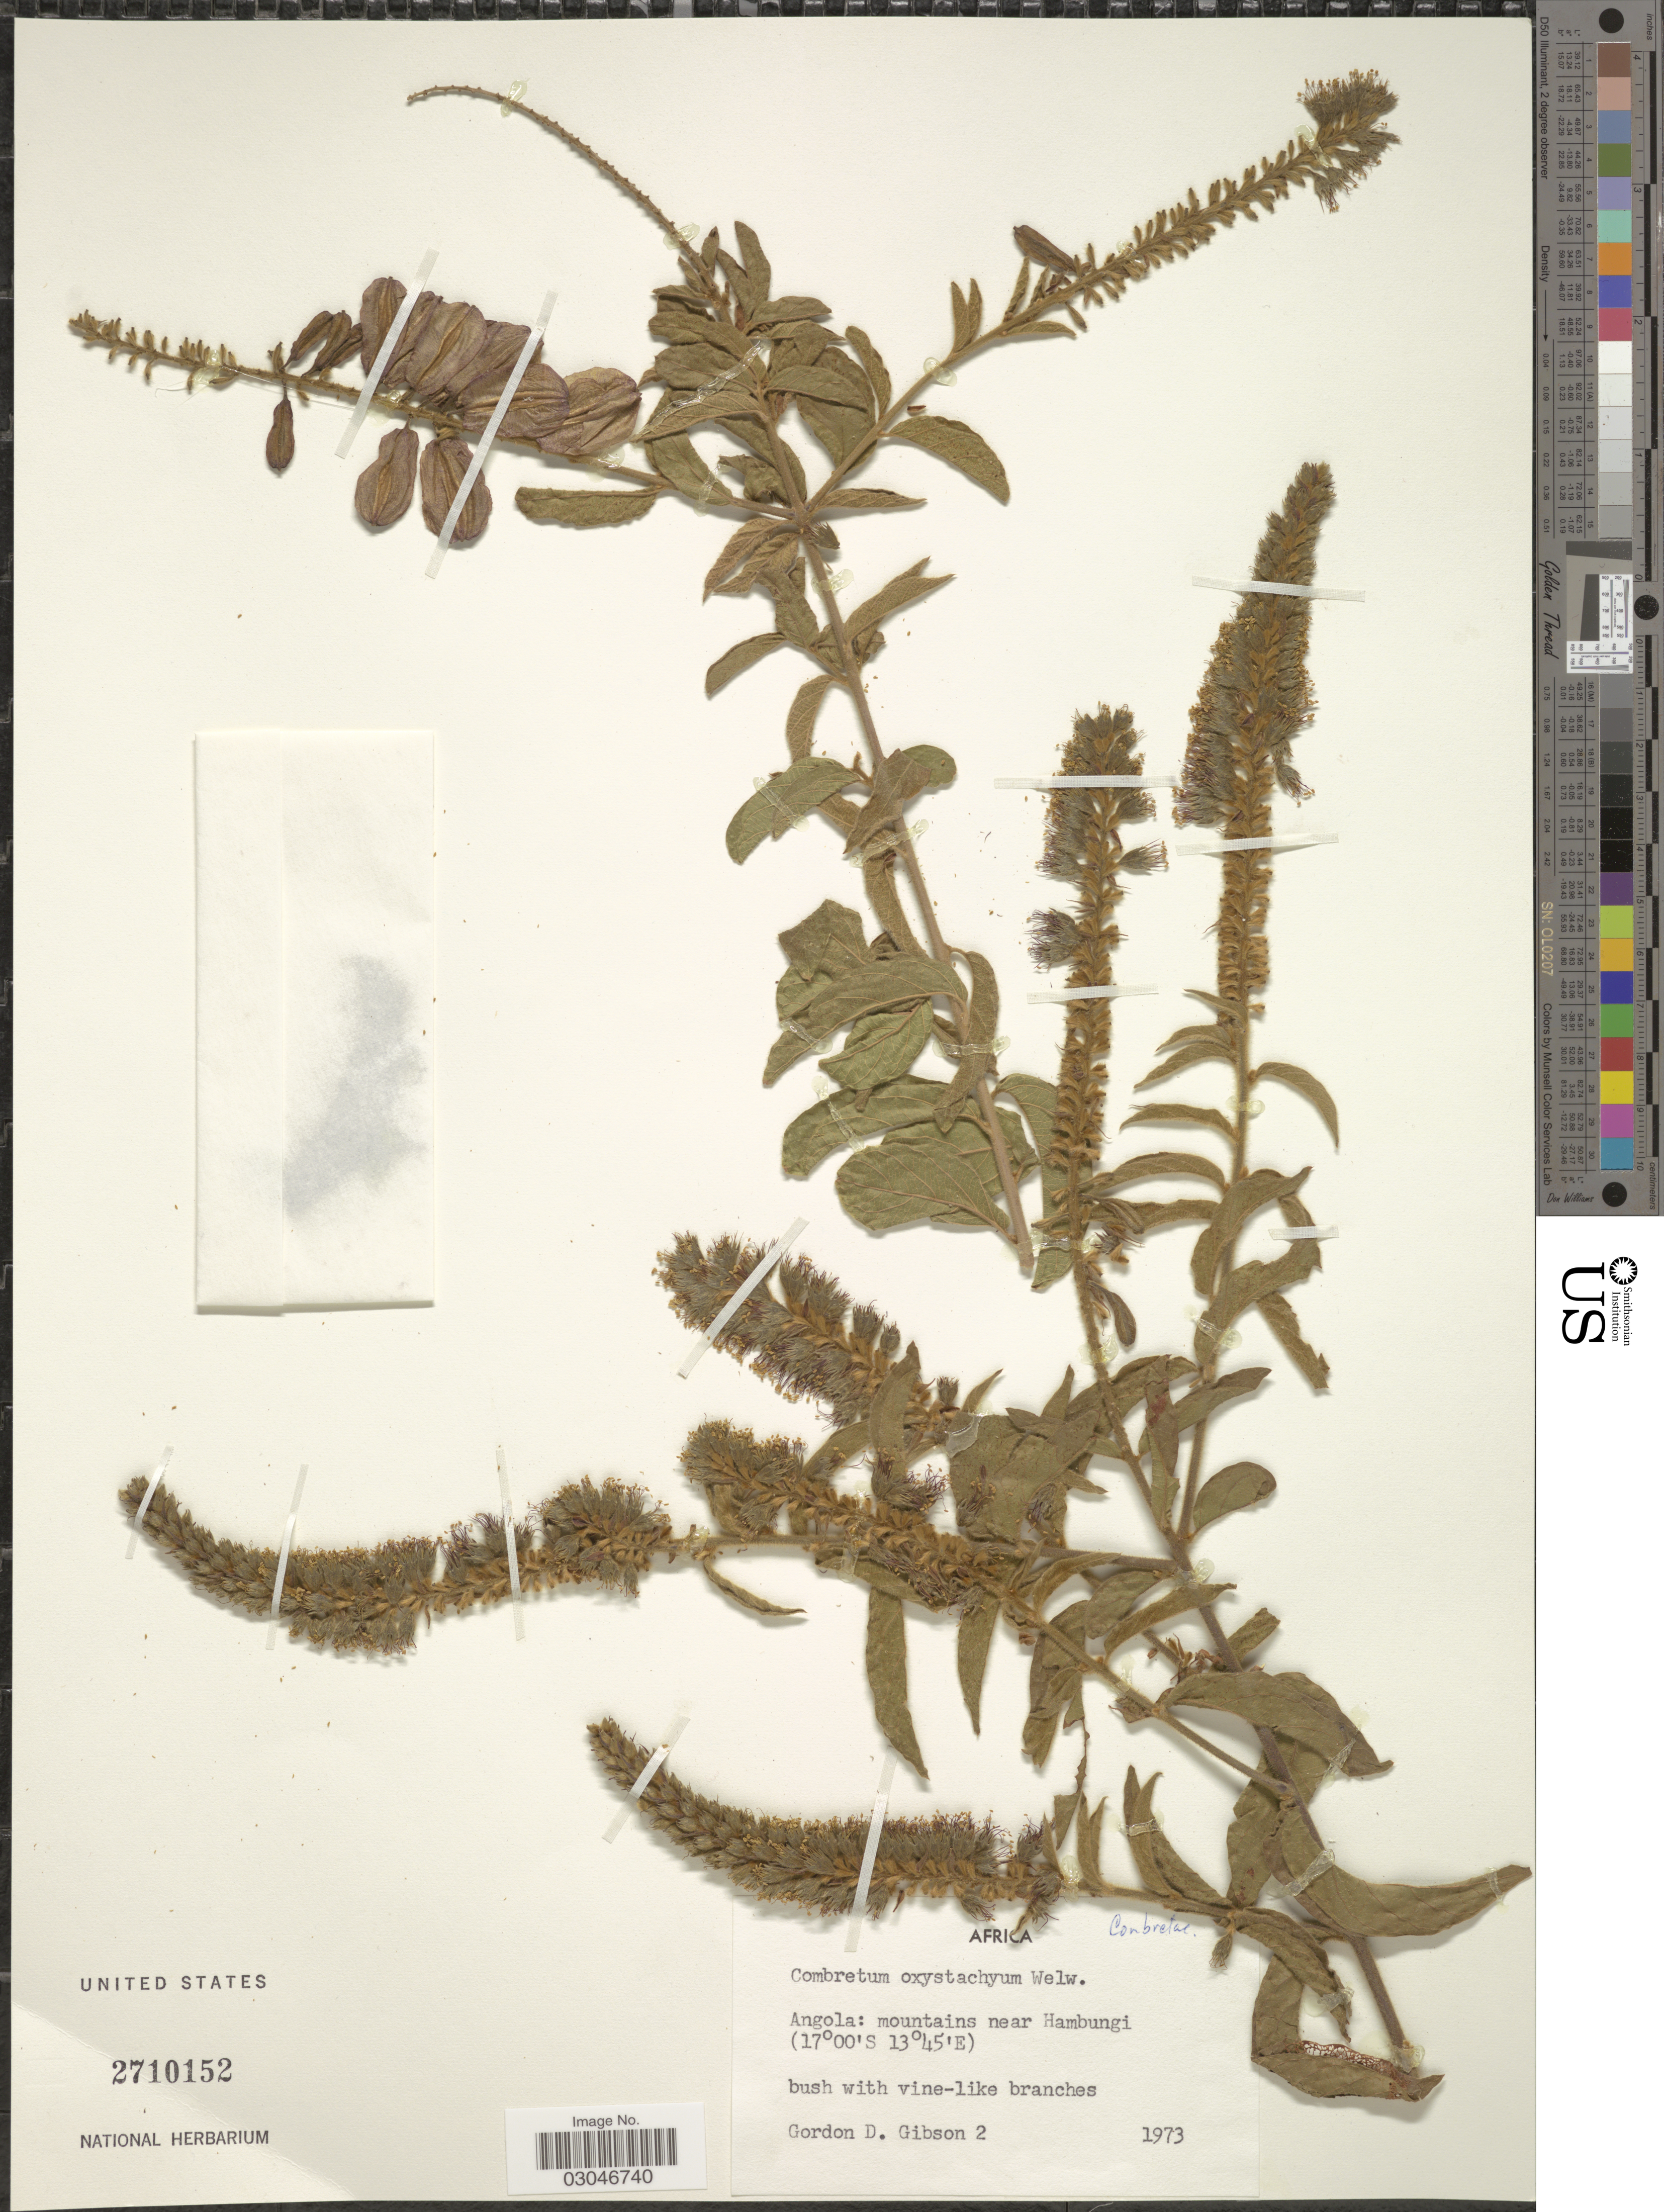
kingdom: Plantae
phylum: Tracheophyta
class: Magnoliopsida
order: Myrtales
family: Combretaceae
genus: Combretum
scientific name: Combretum oxystachyum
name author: Welw. ex M.A. Lawson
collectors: G. D. Gibson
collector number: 2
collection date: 1973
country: Angola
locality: Mountains near Hambungi.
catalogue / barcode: US 2710152